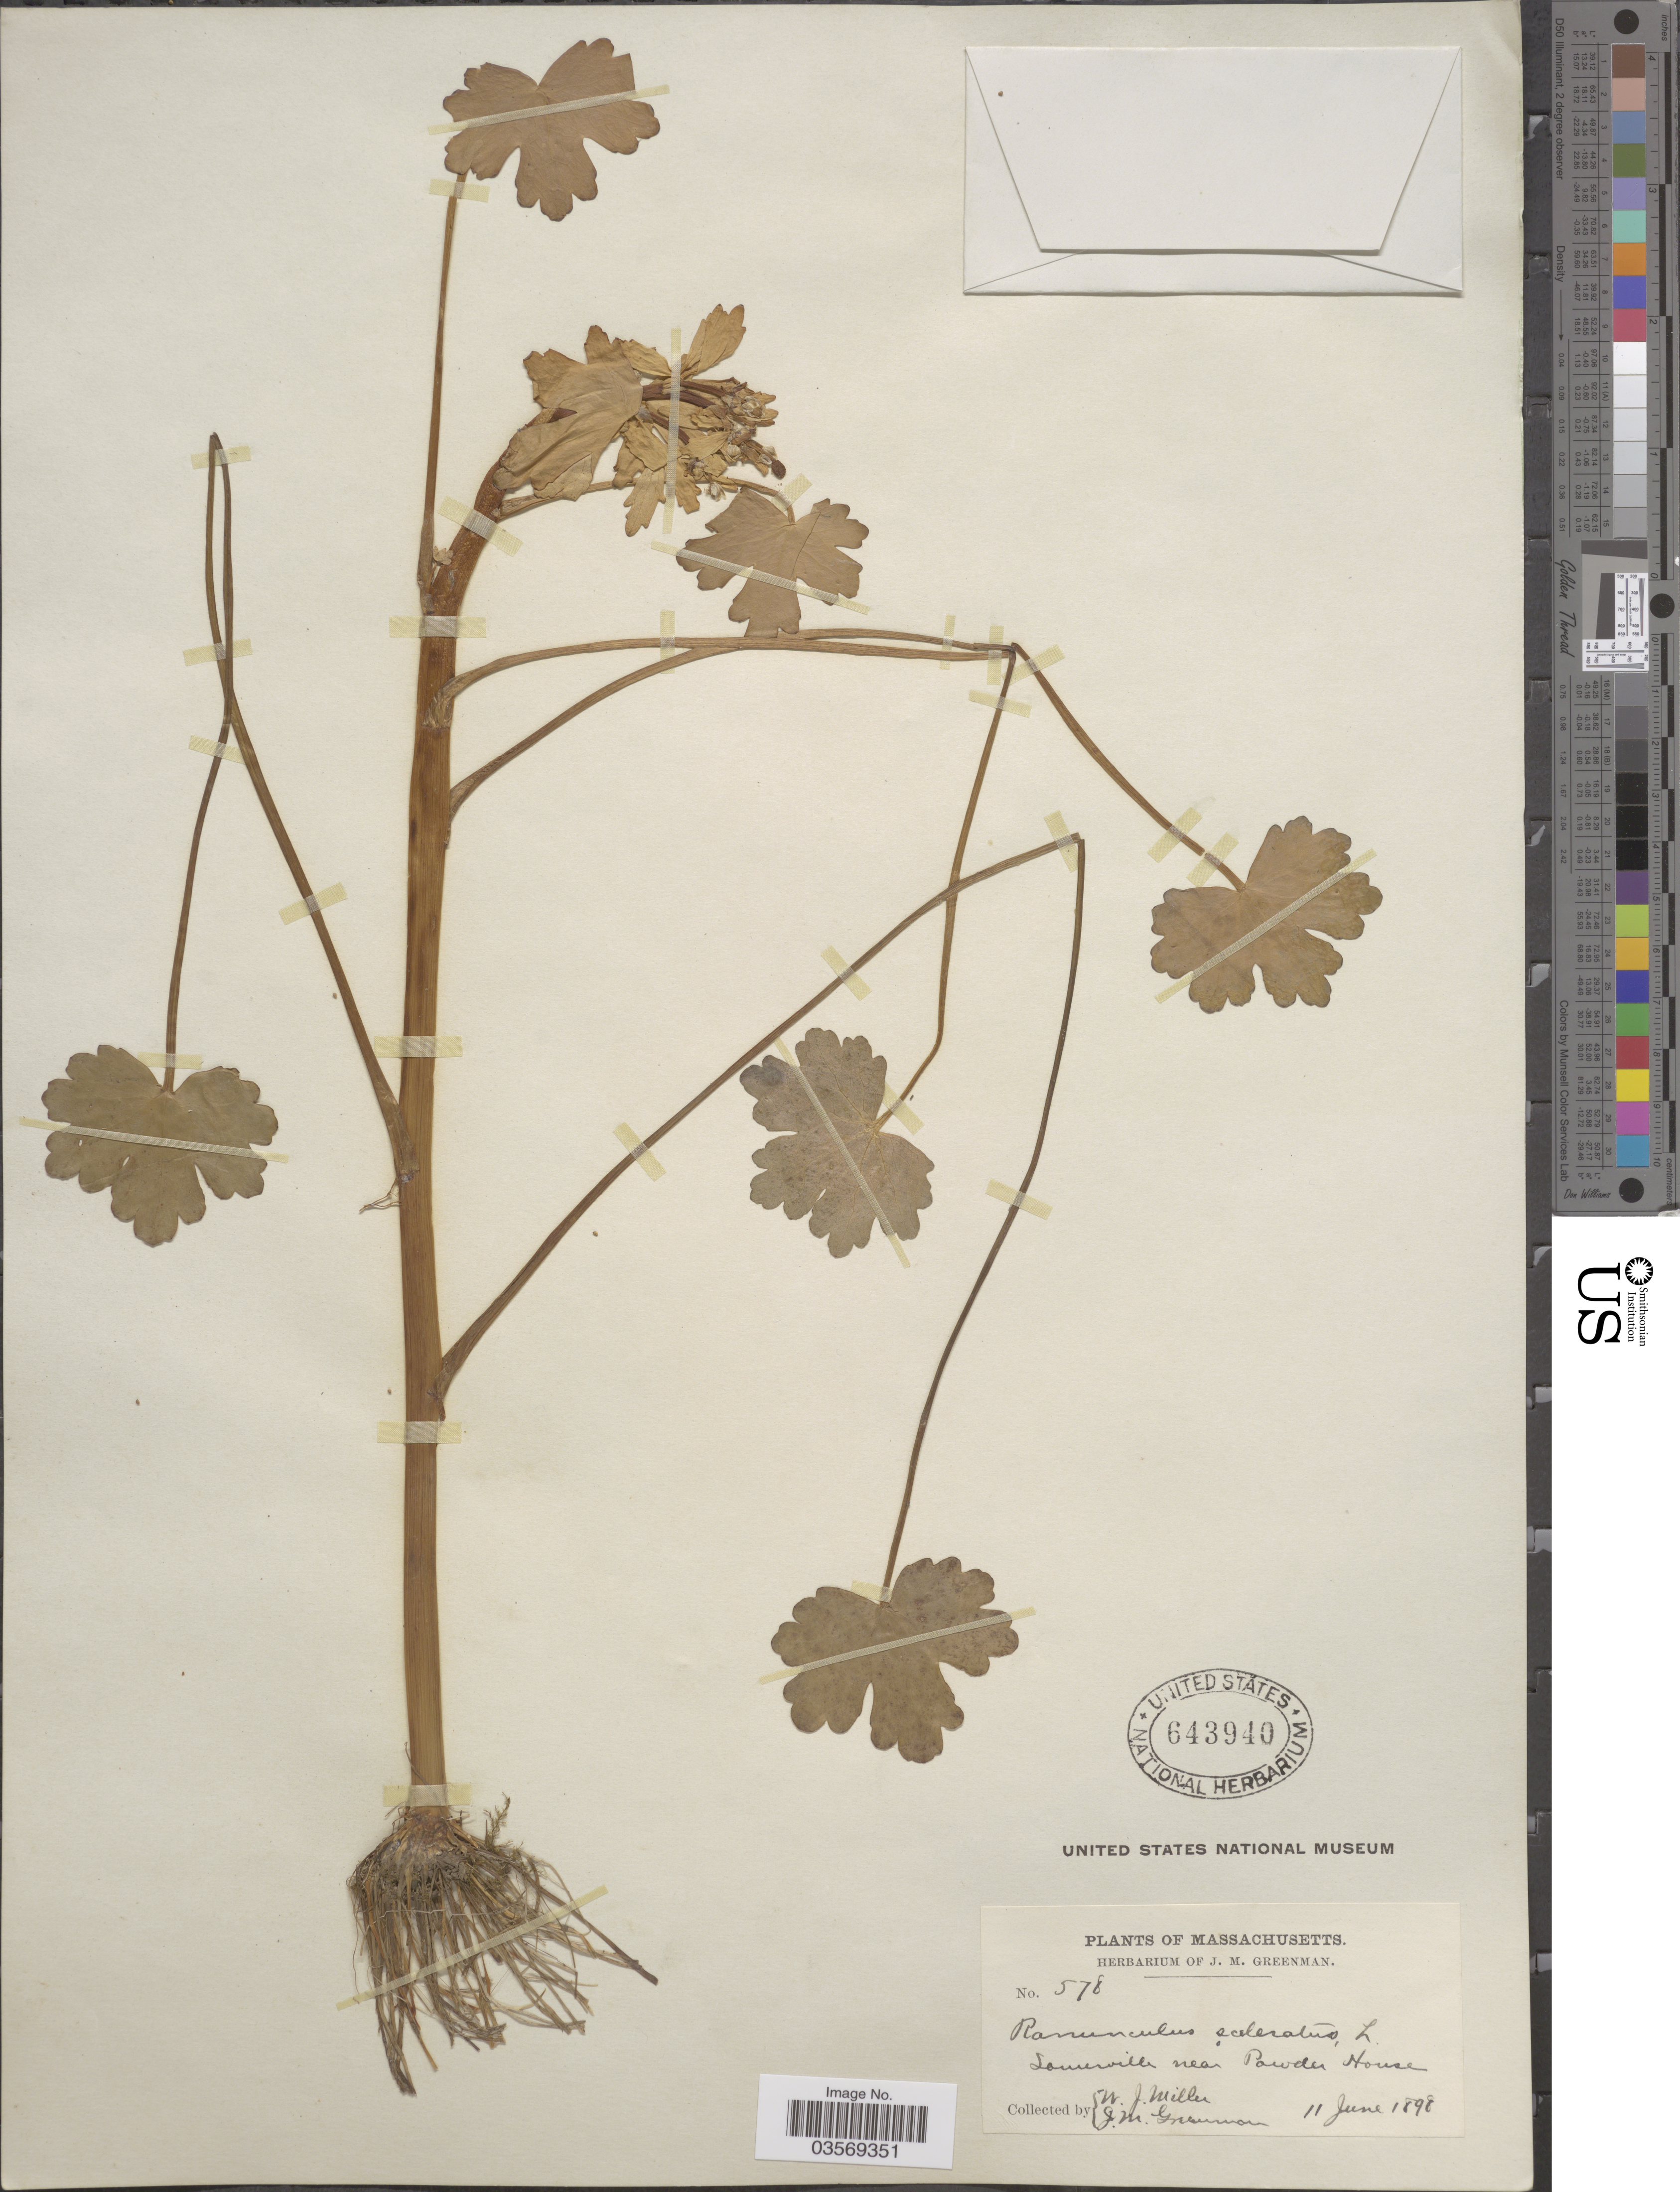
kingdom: Plantae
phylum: Tracheophyta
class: Magnoliopsida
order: Ranunculales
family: Ranunculaceae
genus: Ranunculus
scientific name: Ranunculus sceleratus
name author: L.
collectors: W. Miller & J. M. Greenman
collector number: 578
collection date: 1898-06-11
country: United States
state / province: Massachusetts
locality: Somerville near Powder House.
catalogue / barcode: US 643940